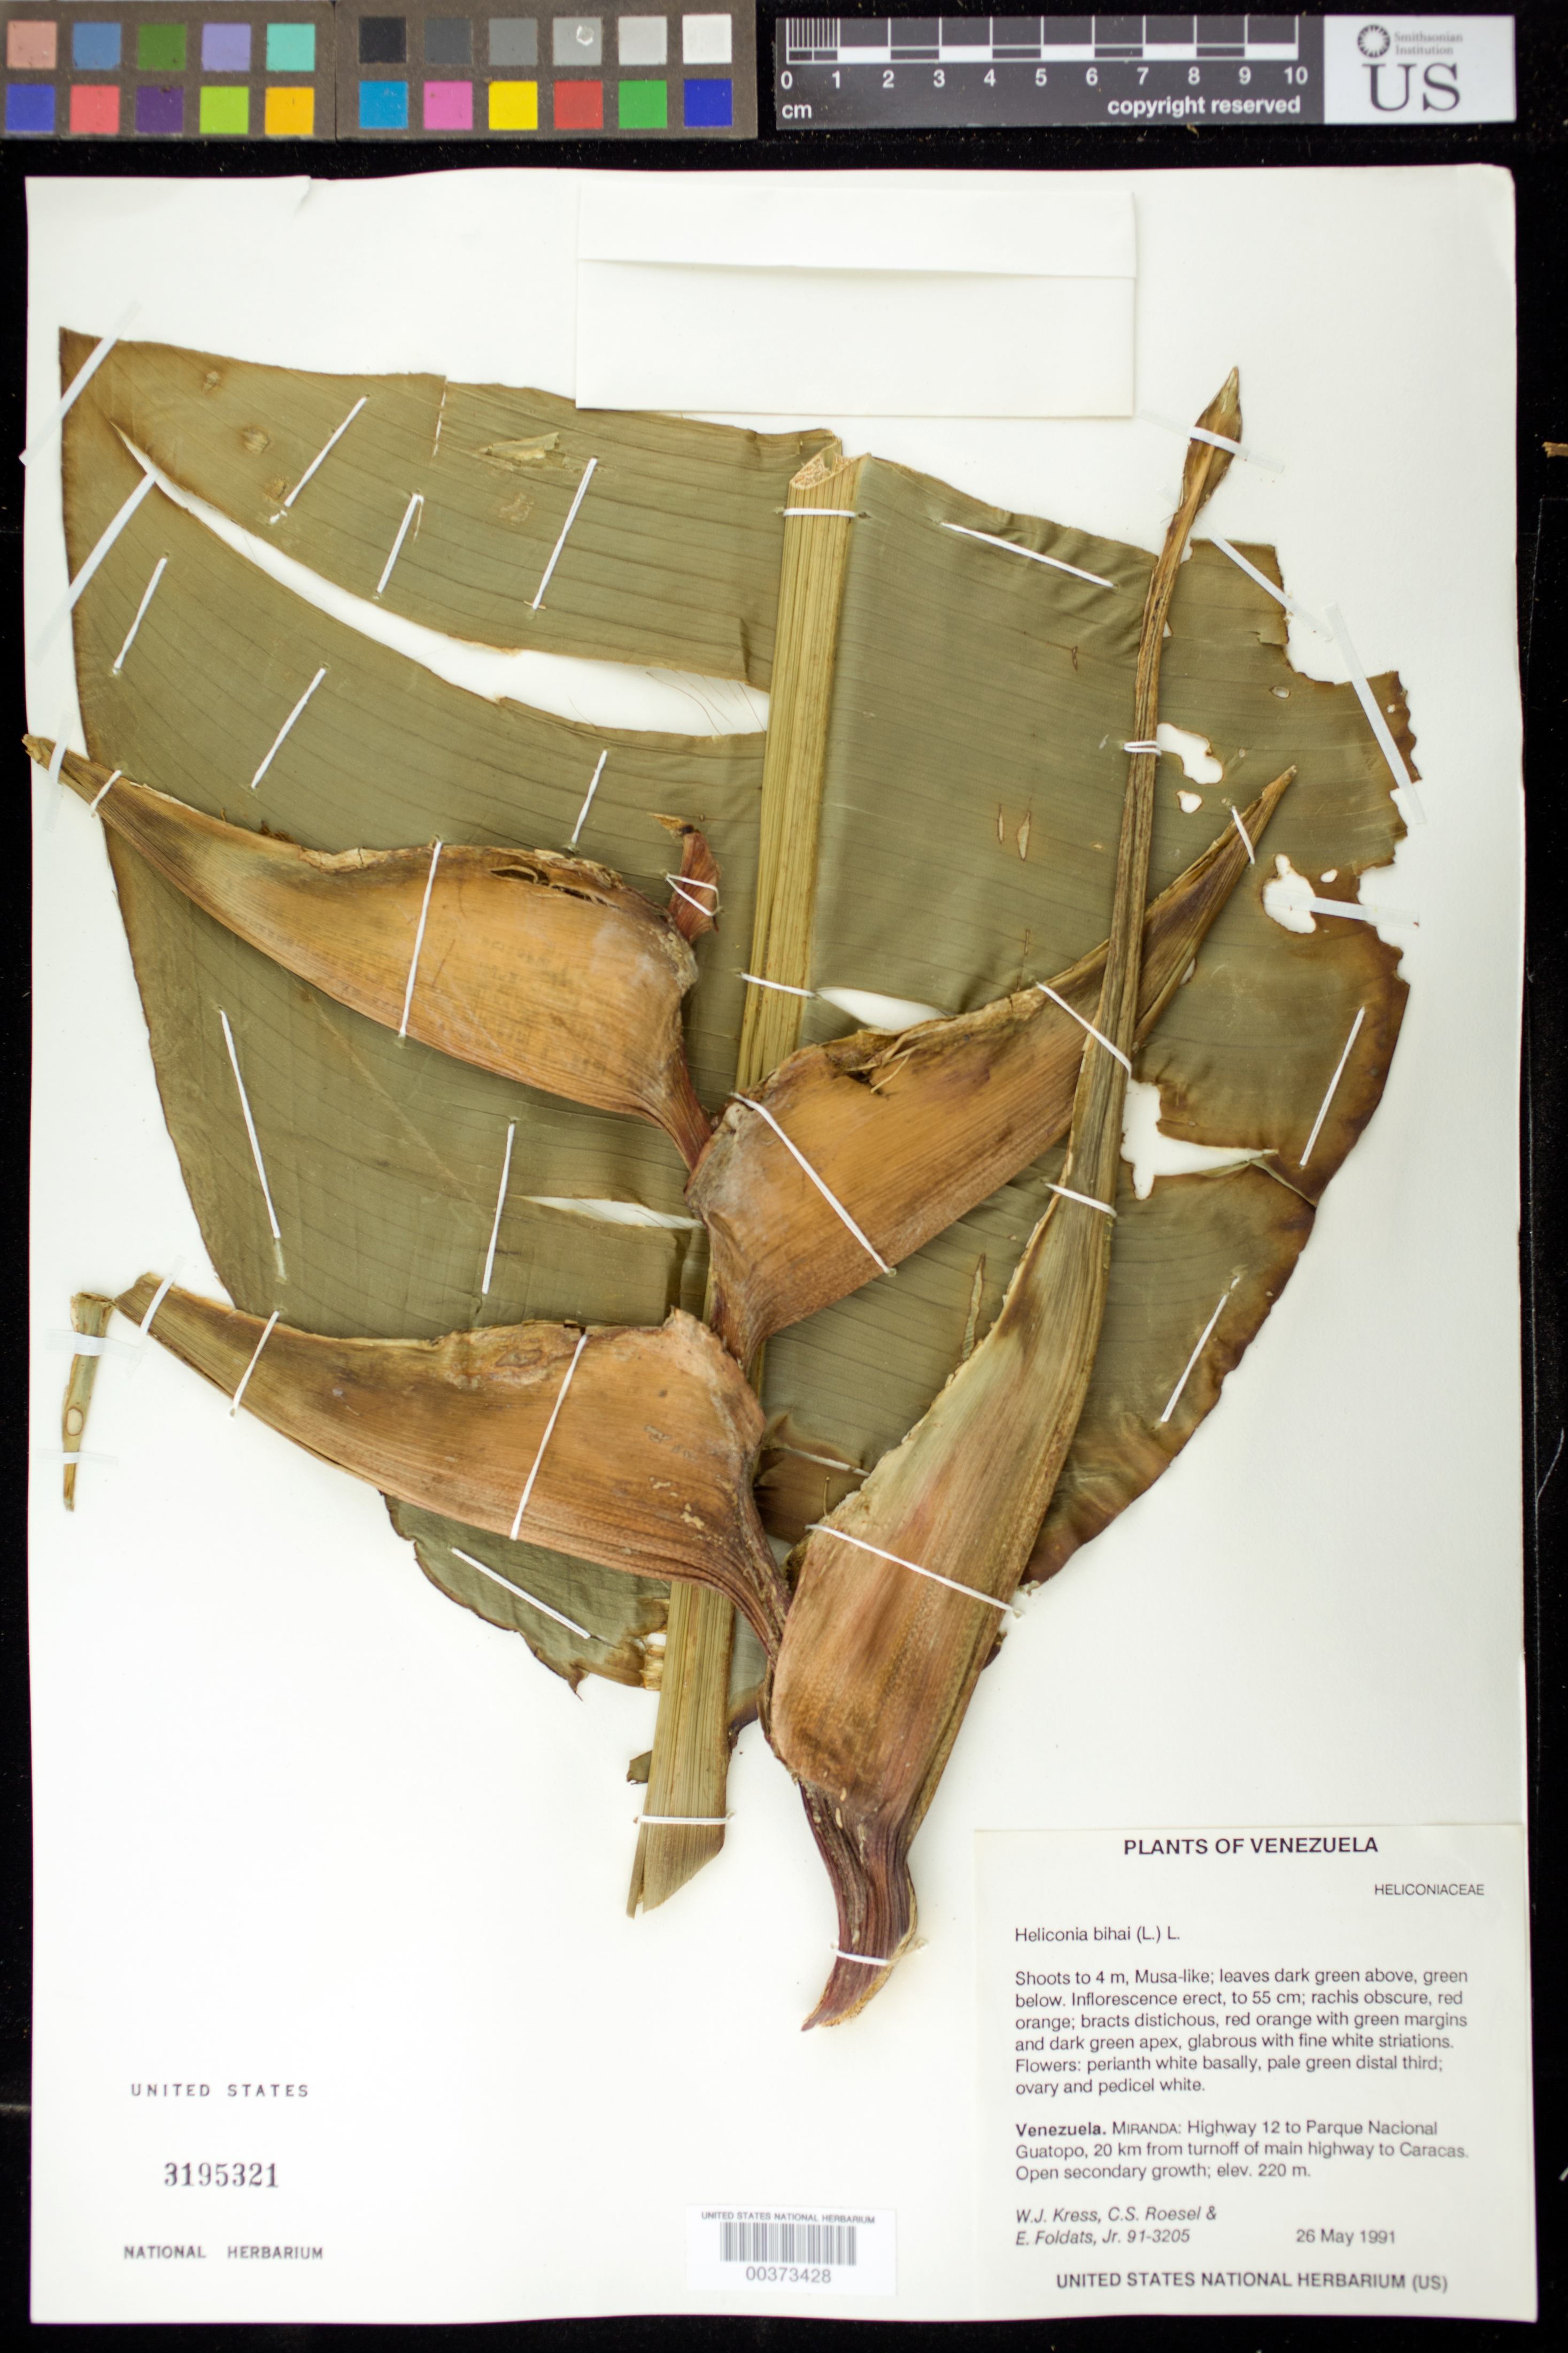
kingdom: Plantae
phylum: Tracheophyta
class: Liliopsida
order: Zingiberales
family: Heliconiaceae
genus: Heliconia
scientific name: Heliconia bihai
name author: (L.) L.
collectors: W. J. Kress, C. S. Roesel & E. Foldats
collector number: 91-3205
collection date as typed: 26 May 1991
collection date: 1991-05-26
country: Venezuela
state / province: Miranda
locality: Hwy 12 to parque nacional guatopo, 20 km from turnoff of main hwy to caracas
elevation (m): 220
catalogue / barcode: US 3195321